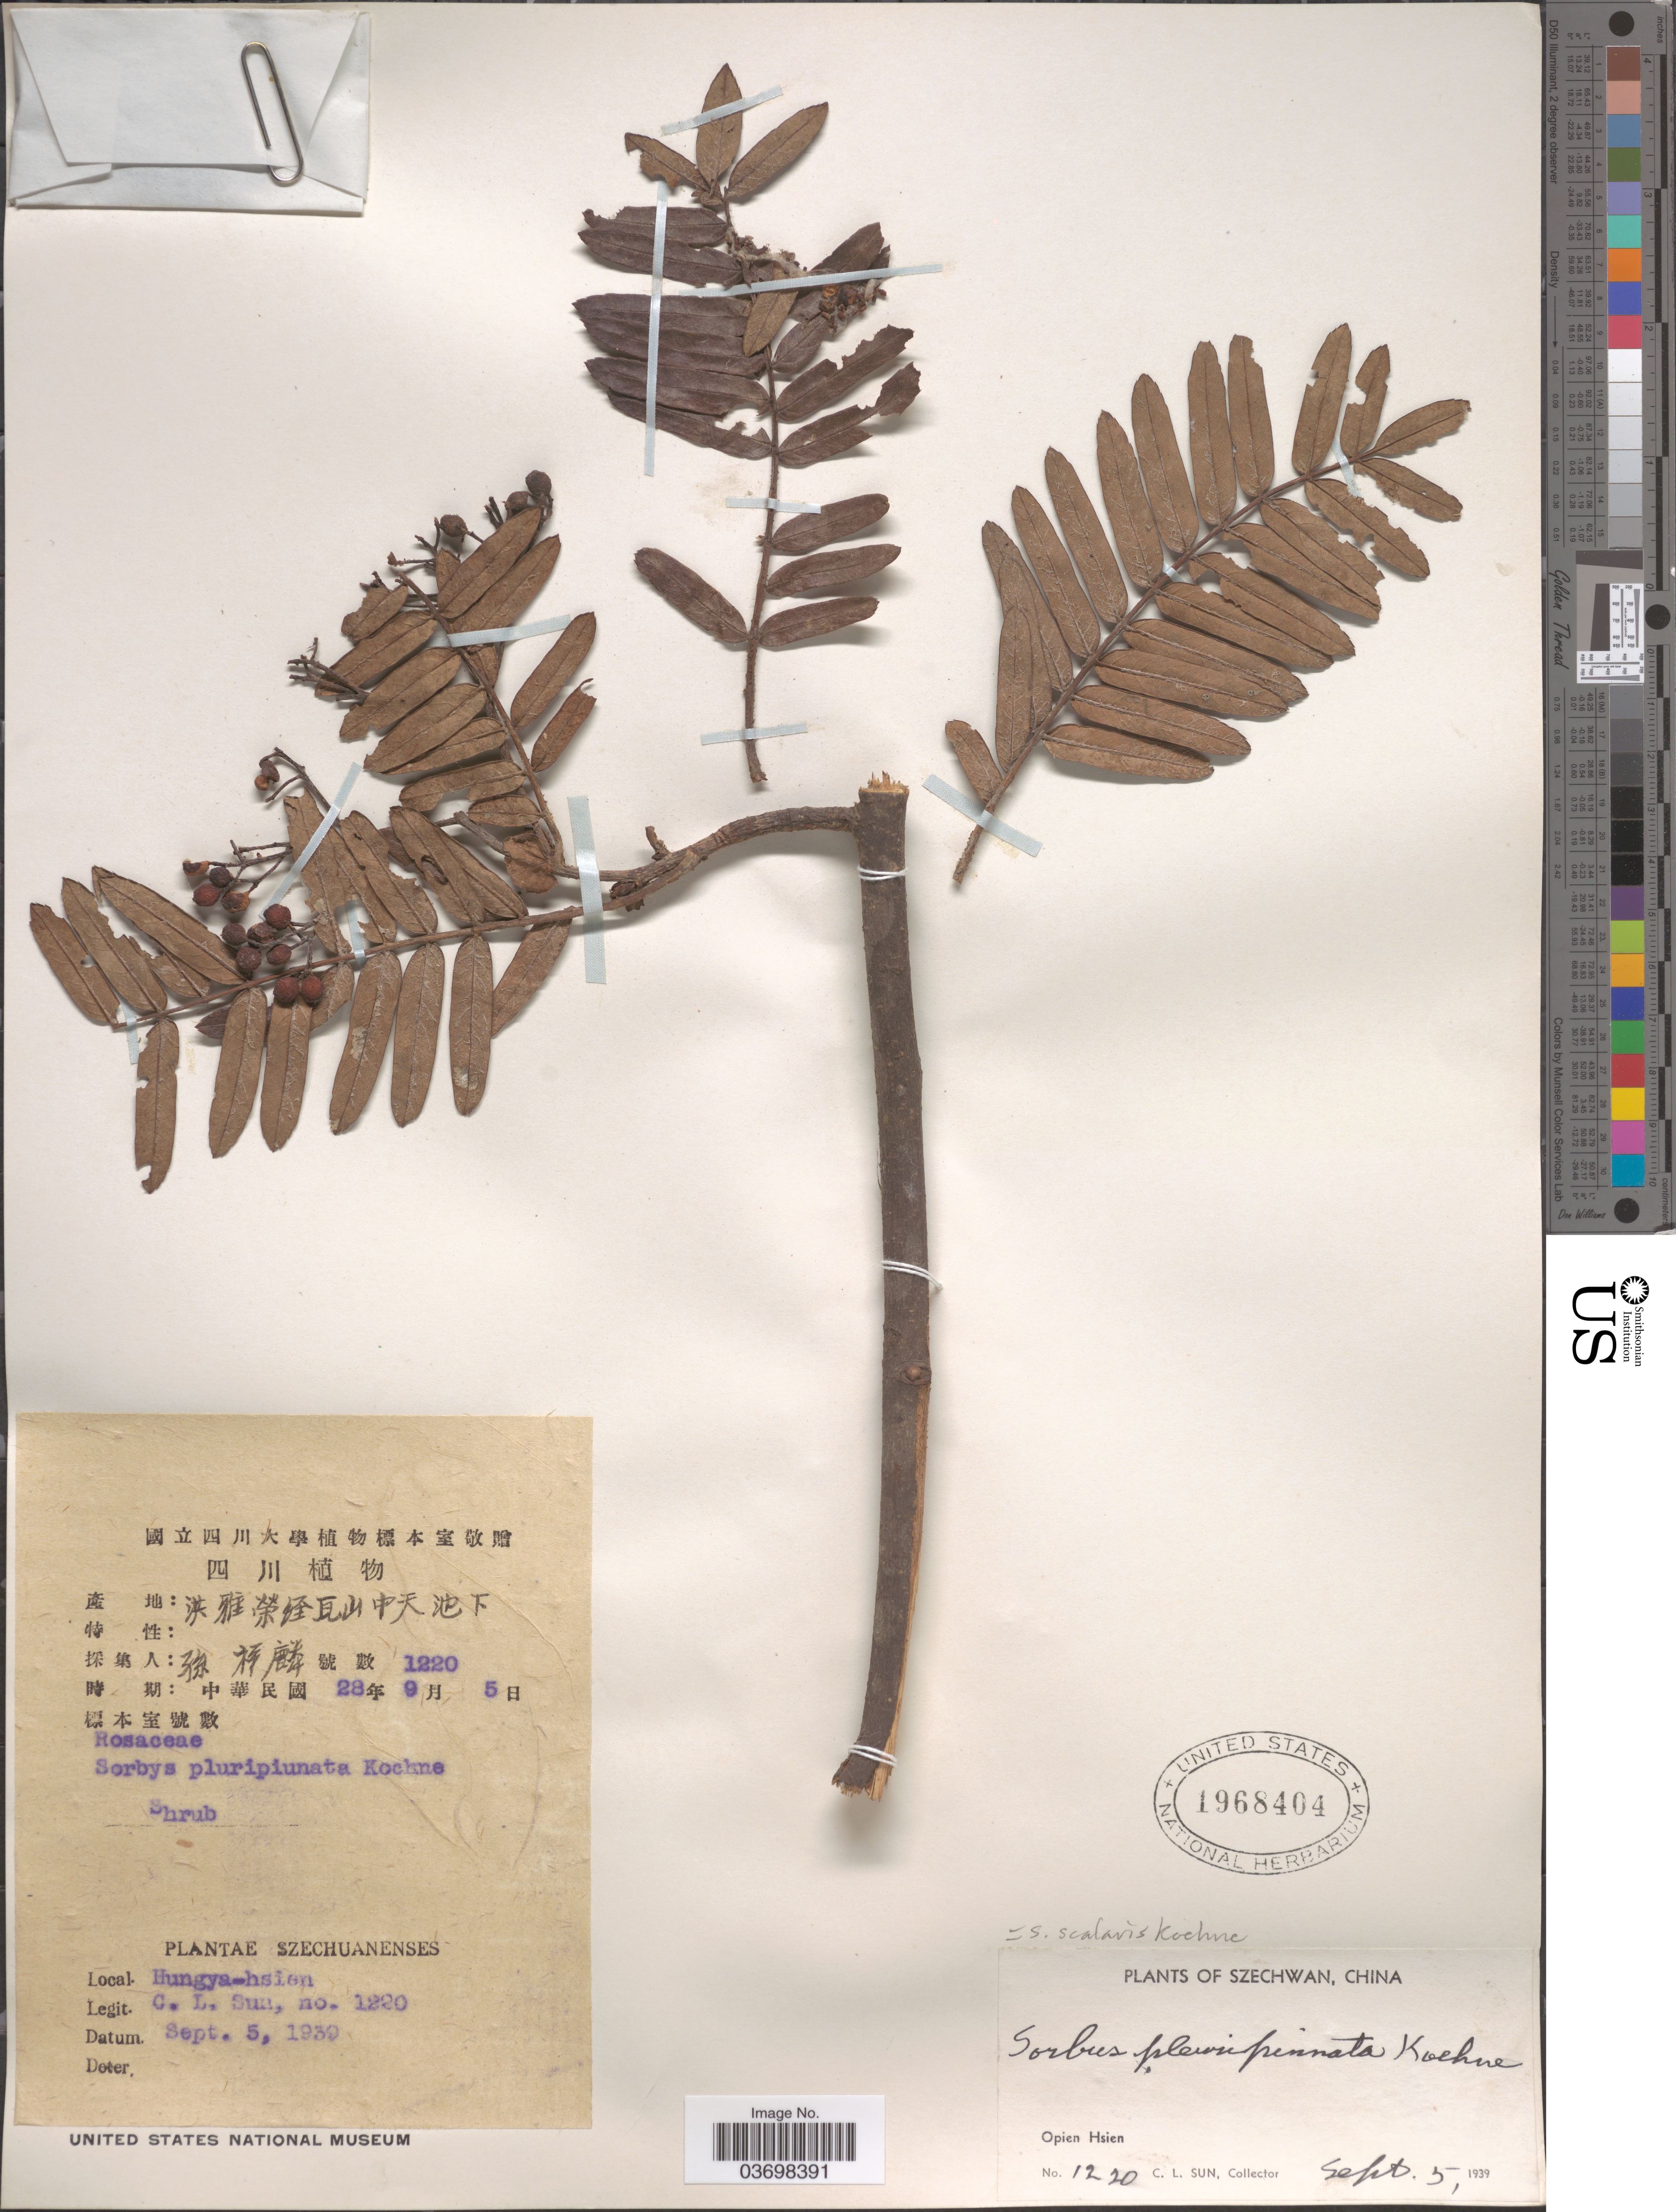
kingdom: Plantae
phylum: Tracheophyta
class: Magnoliopsida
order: Rosales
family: Rosaceae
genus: Sorbus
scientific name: Sorbus scalaris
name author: Koehne in Sarg.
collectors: C. Sun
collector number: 1220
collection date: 1939-09-05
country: China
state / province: Sichuan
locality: Szechwan. Opien Hsien. Hungya-Hsien.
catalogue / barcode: US 1958404